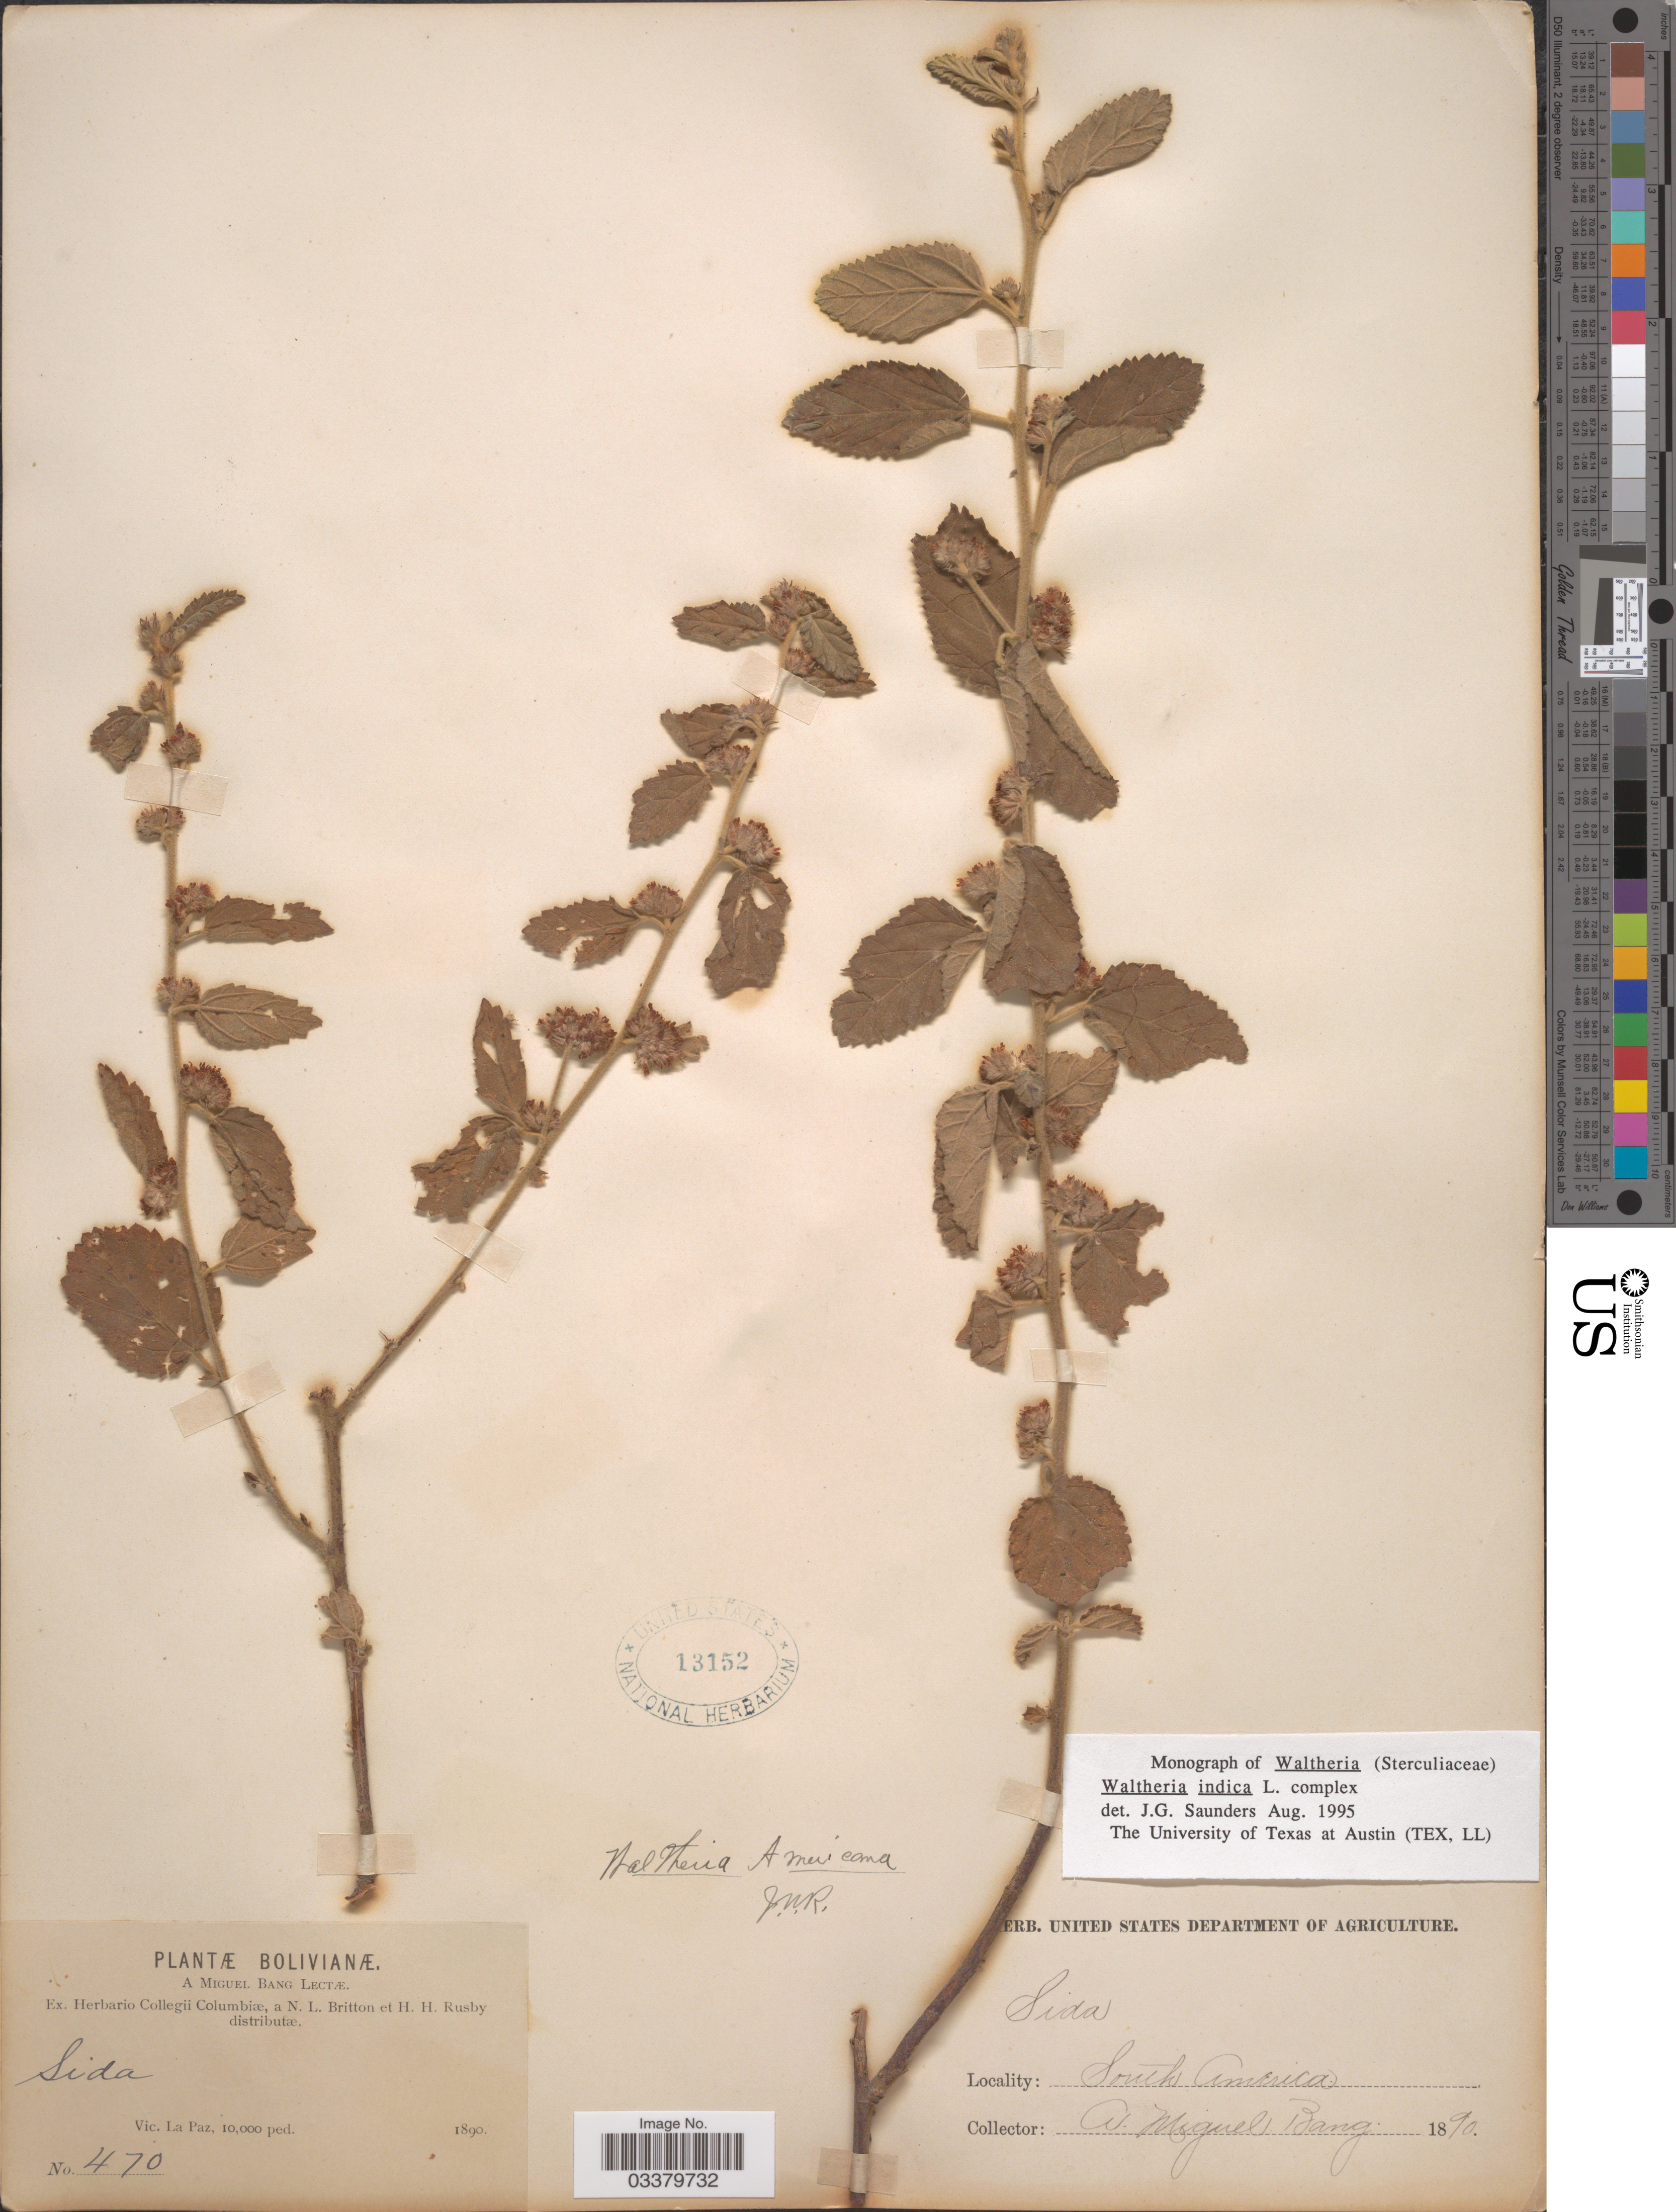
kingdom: Plantae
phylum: Tracheophyta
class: Magnoliopsida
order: Malvales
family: Malvaceae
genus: Waltheria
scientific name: Waltheria indica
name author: L.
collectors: M. Bang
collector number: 470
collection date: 1890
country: Bolivia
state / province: La Paz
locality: Vic. La Paz.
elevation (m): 3048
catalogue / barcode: US 13152